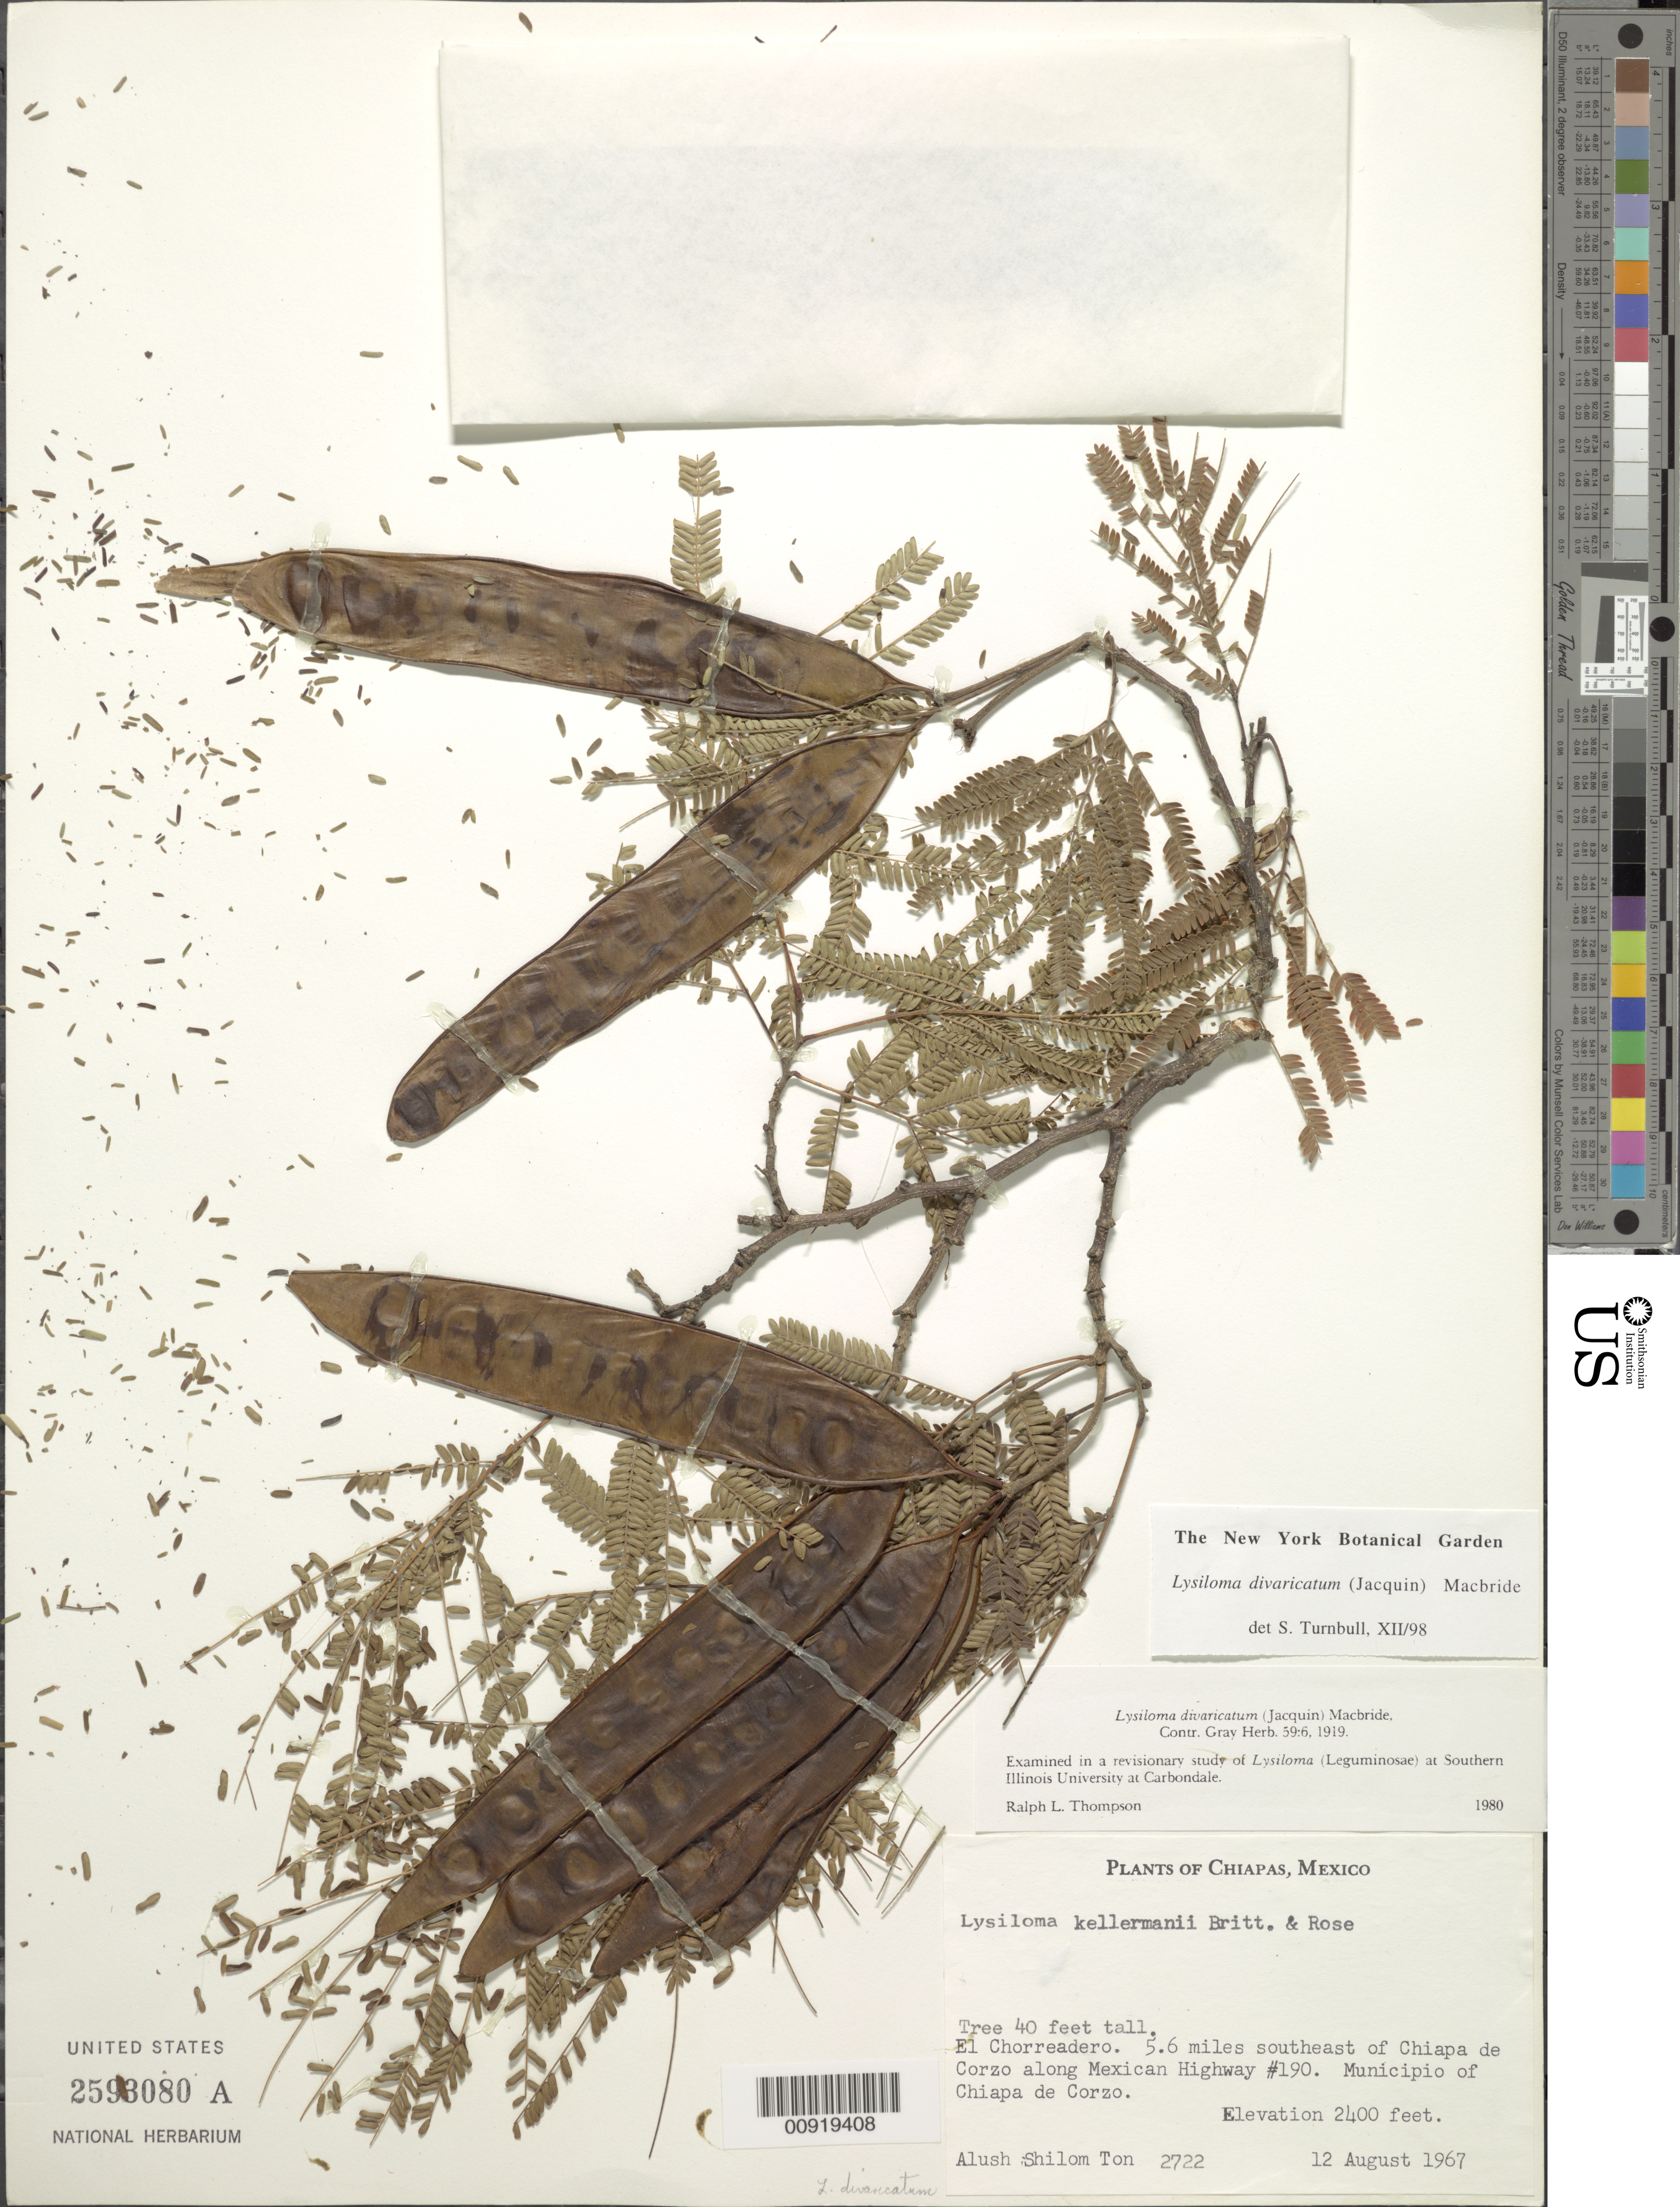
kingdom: Plantae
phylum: Tracheophyta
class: Magnoliopsida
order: Fabales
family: Fabaceae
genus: Lysiloma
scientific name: Lysiloma divaricatum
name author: (Jacq.) J.F. Macbr.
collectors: A. Shilom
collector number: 2722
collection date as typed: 12 Aug 1967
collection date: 1967-08-12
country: Mexico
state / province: Chiapas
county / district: Chiapa de Corzo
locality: El Chorreadero 5.6 miles southeast of Chiapa de Corzo, along Mexican Highway #190. Municipio of Chiapa de Corzo, Chiapas.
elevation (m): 732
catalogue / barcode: US 2593080A